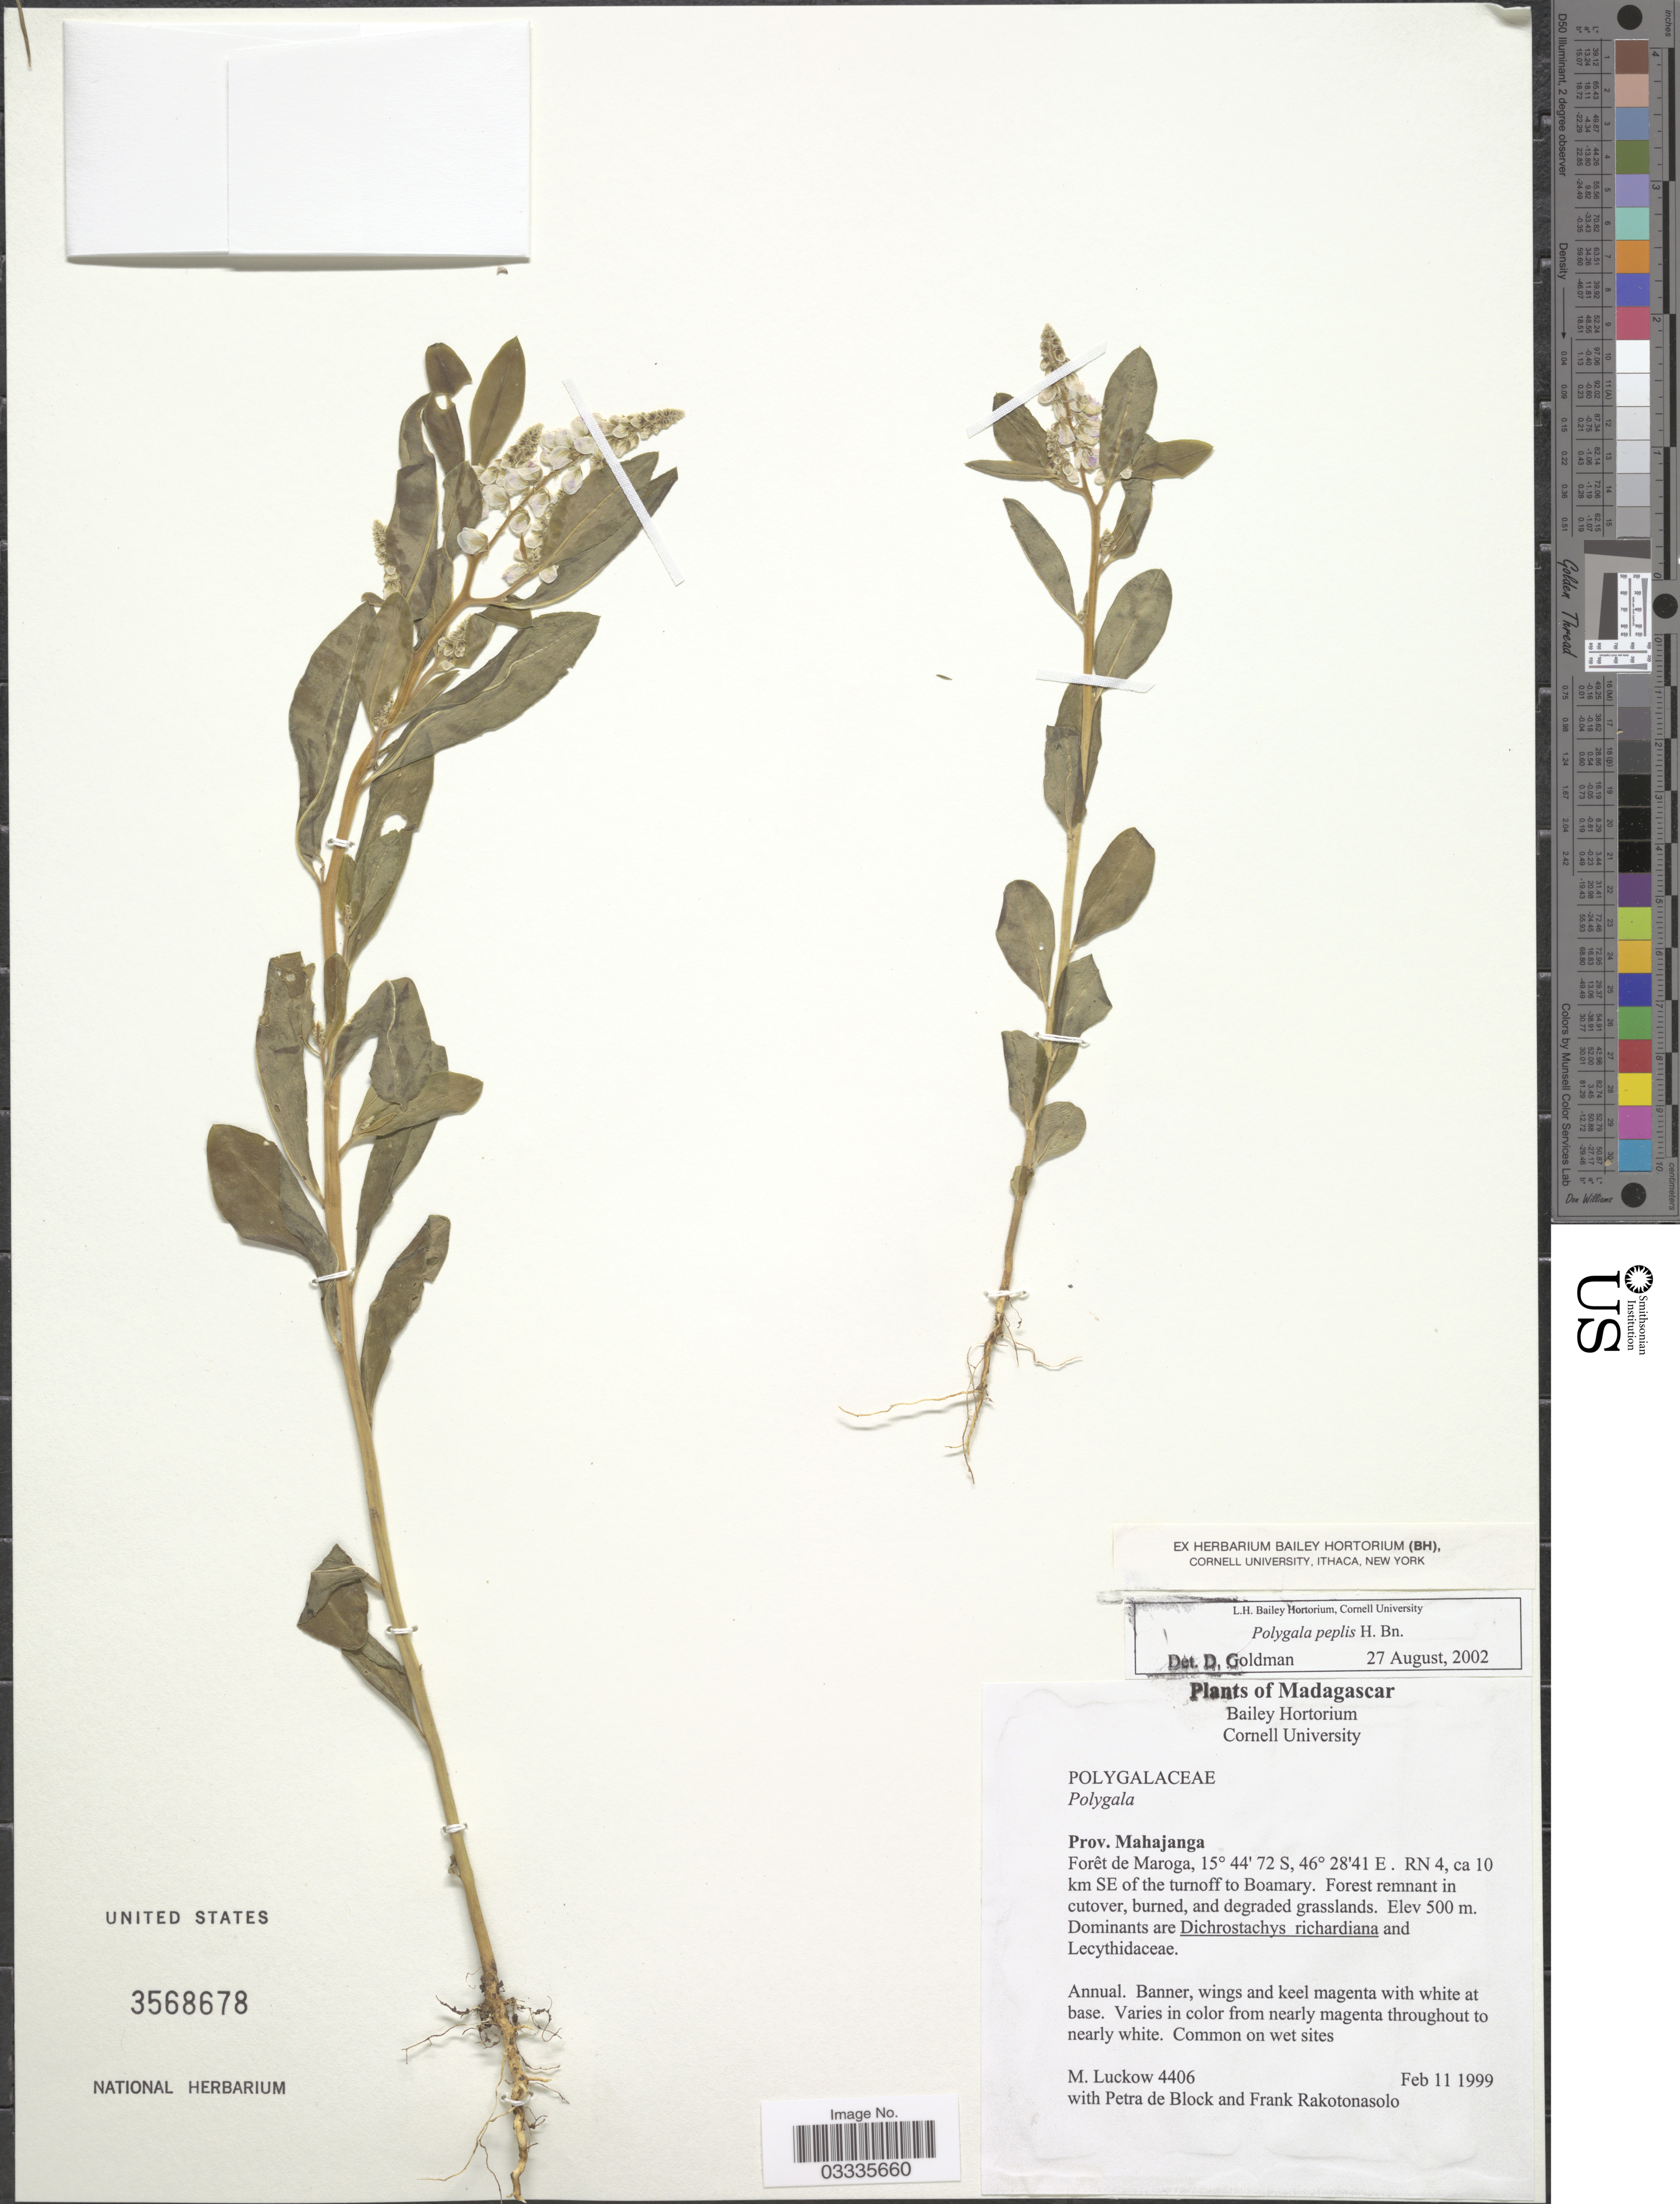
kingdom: Plantae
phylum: Tracheophyta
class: Magnoliopsida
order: Fabales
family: Polygalaceae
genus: Polygala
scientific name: Polygala peplis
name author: Baill.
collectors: M. A. Luckow, P. De Block & F. Rakotonasolo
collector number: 4406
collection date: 1999-02-11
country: Madagascar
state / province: Boeny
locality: Forêt de Maroga. RN 4, ca 10 km SE of the turnoff to Boamary.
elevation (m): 500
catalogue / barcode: US 3568678